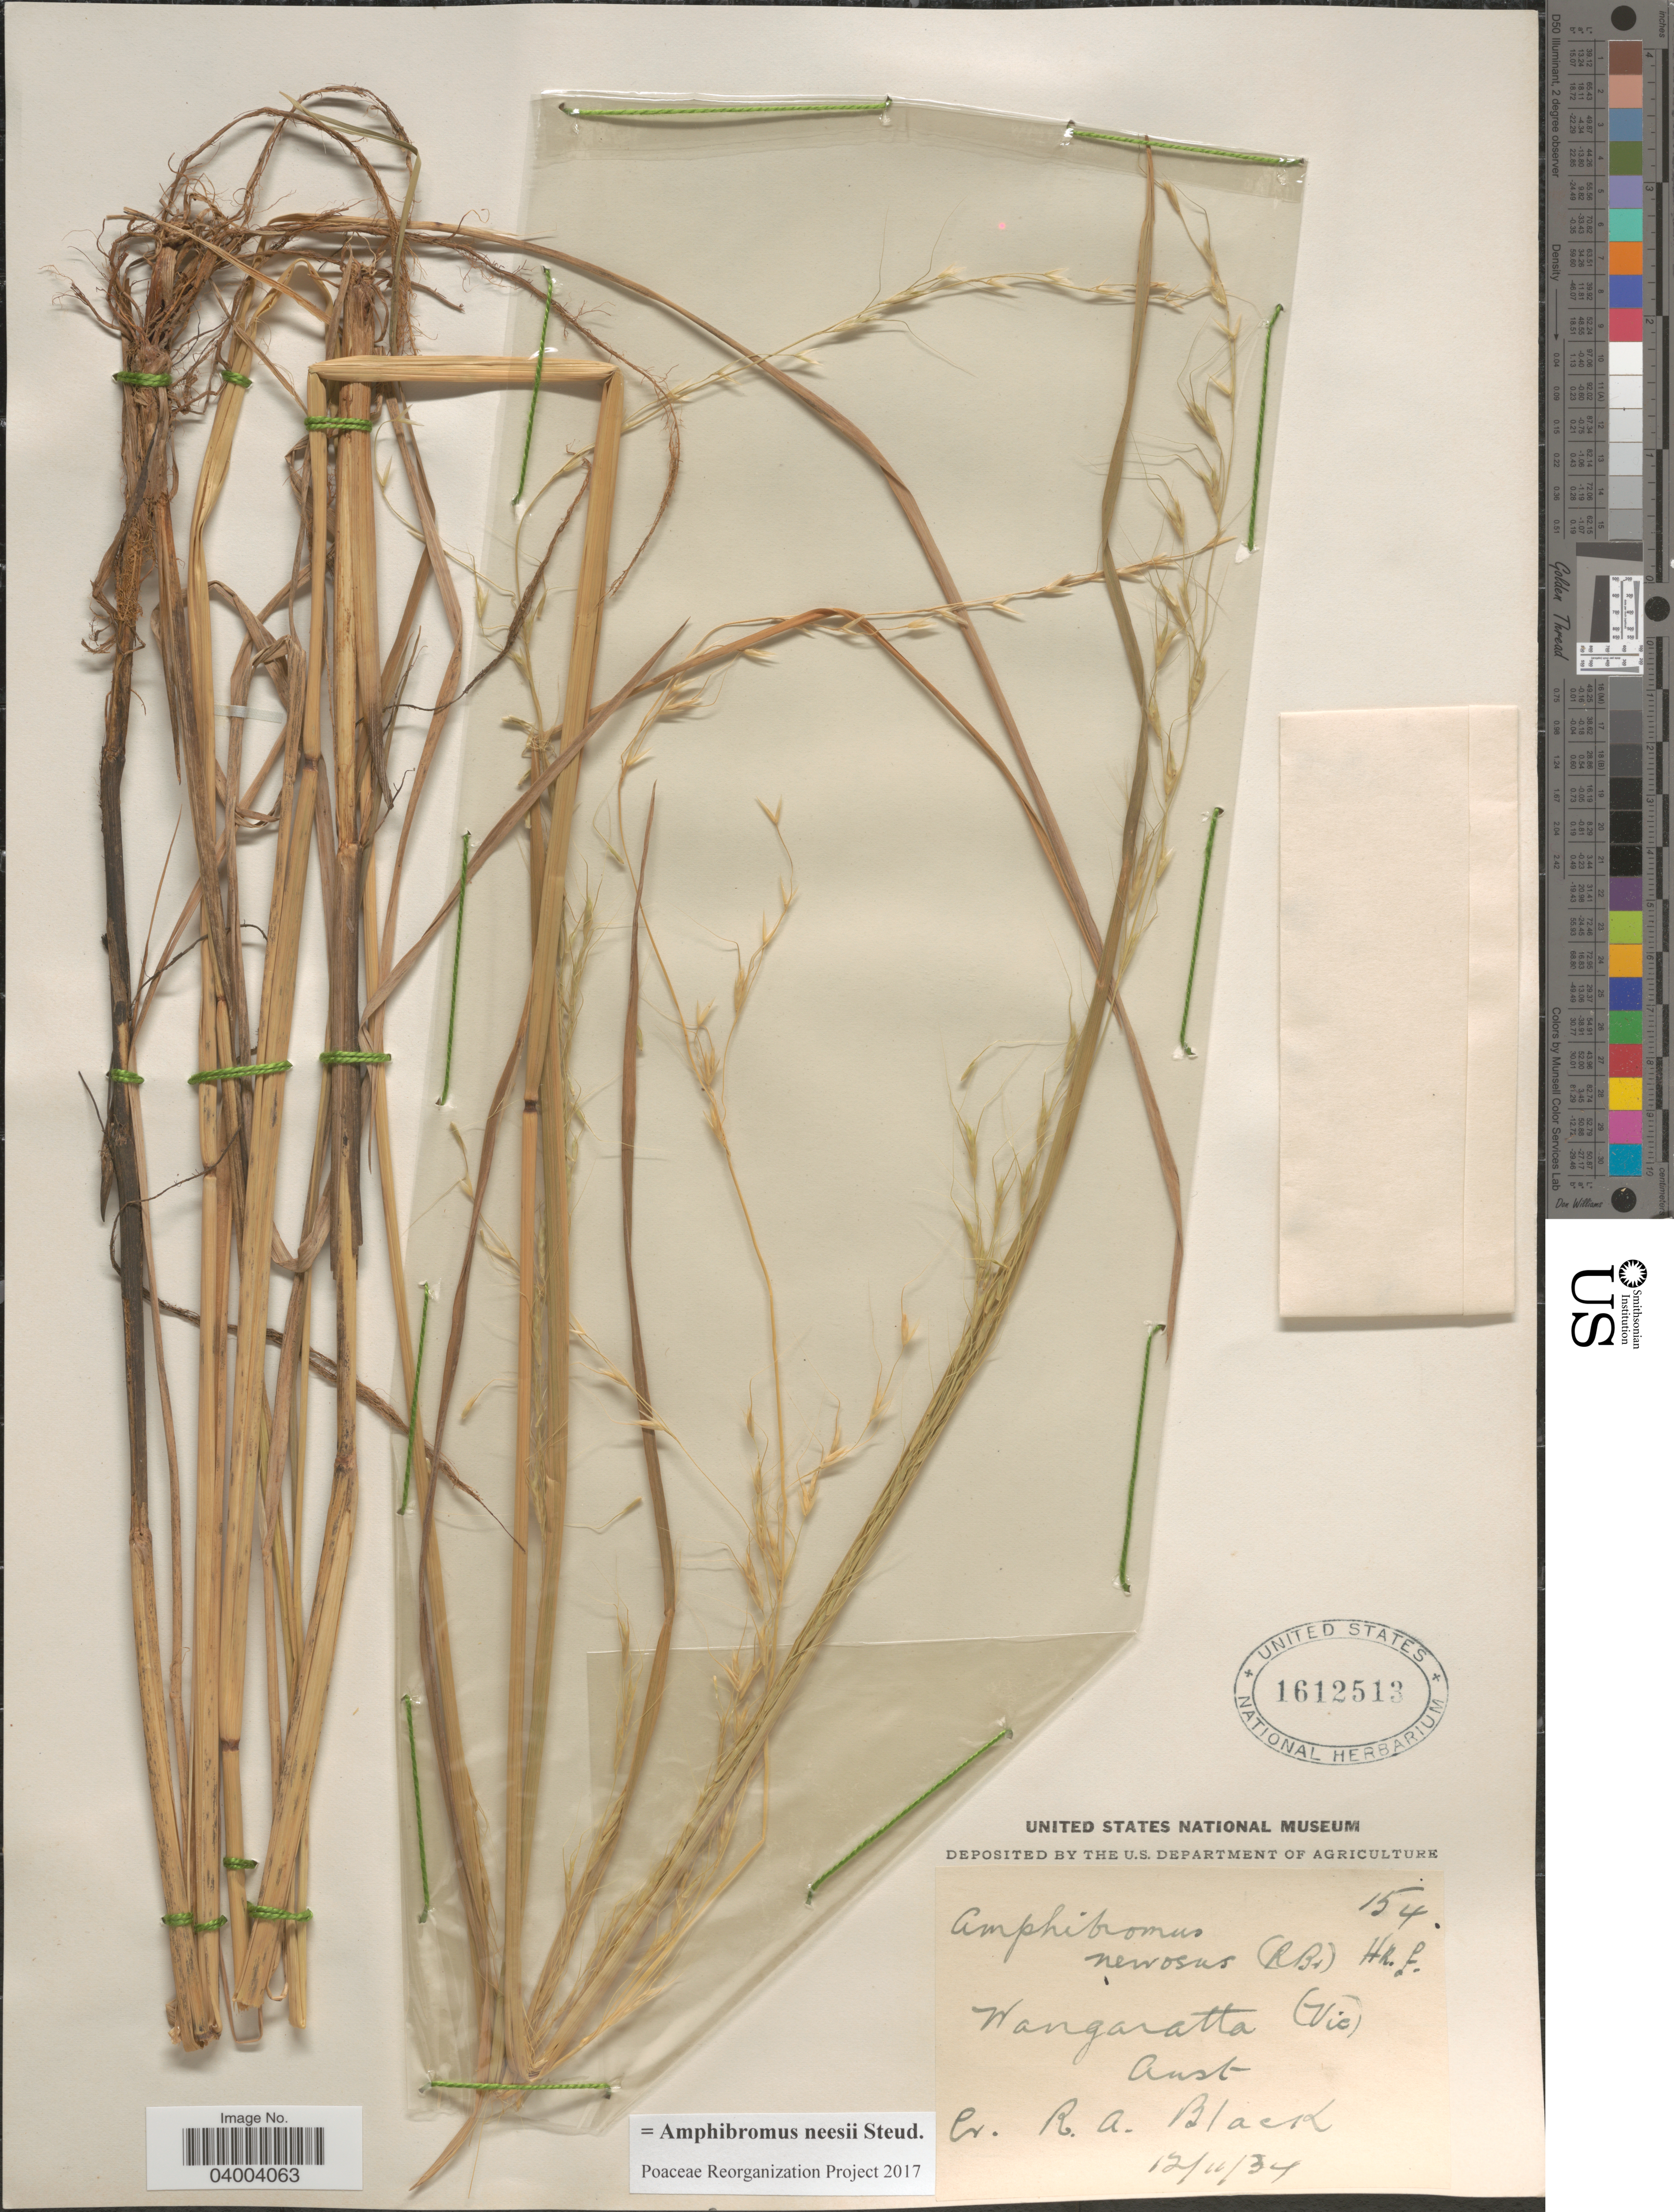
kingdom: Plantae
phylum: Tracheophyta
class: Liliopsida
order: Poales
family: Poaceae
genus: Amphibromus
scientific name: Amphibromus neesii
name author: Steud.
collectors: R. A. Black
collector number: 154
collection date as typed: Transcribed d/m/y: 12/11/34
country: Australia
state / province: Victoria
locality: Wangaratta (Vic). Aust.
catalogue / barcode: US 1612513